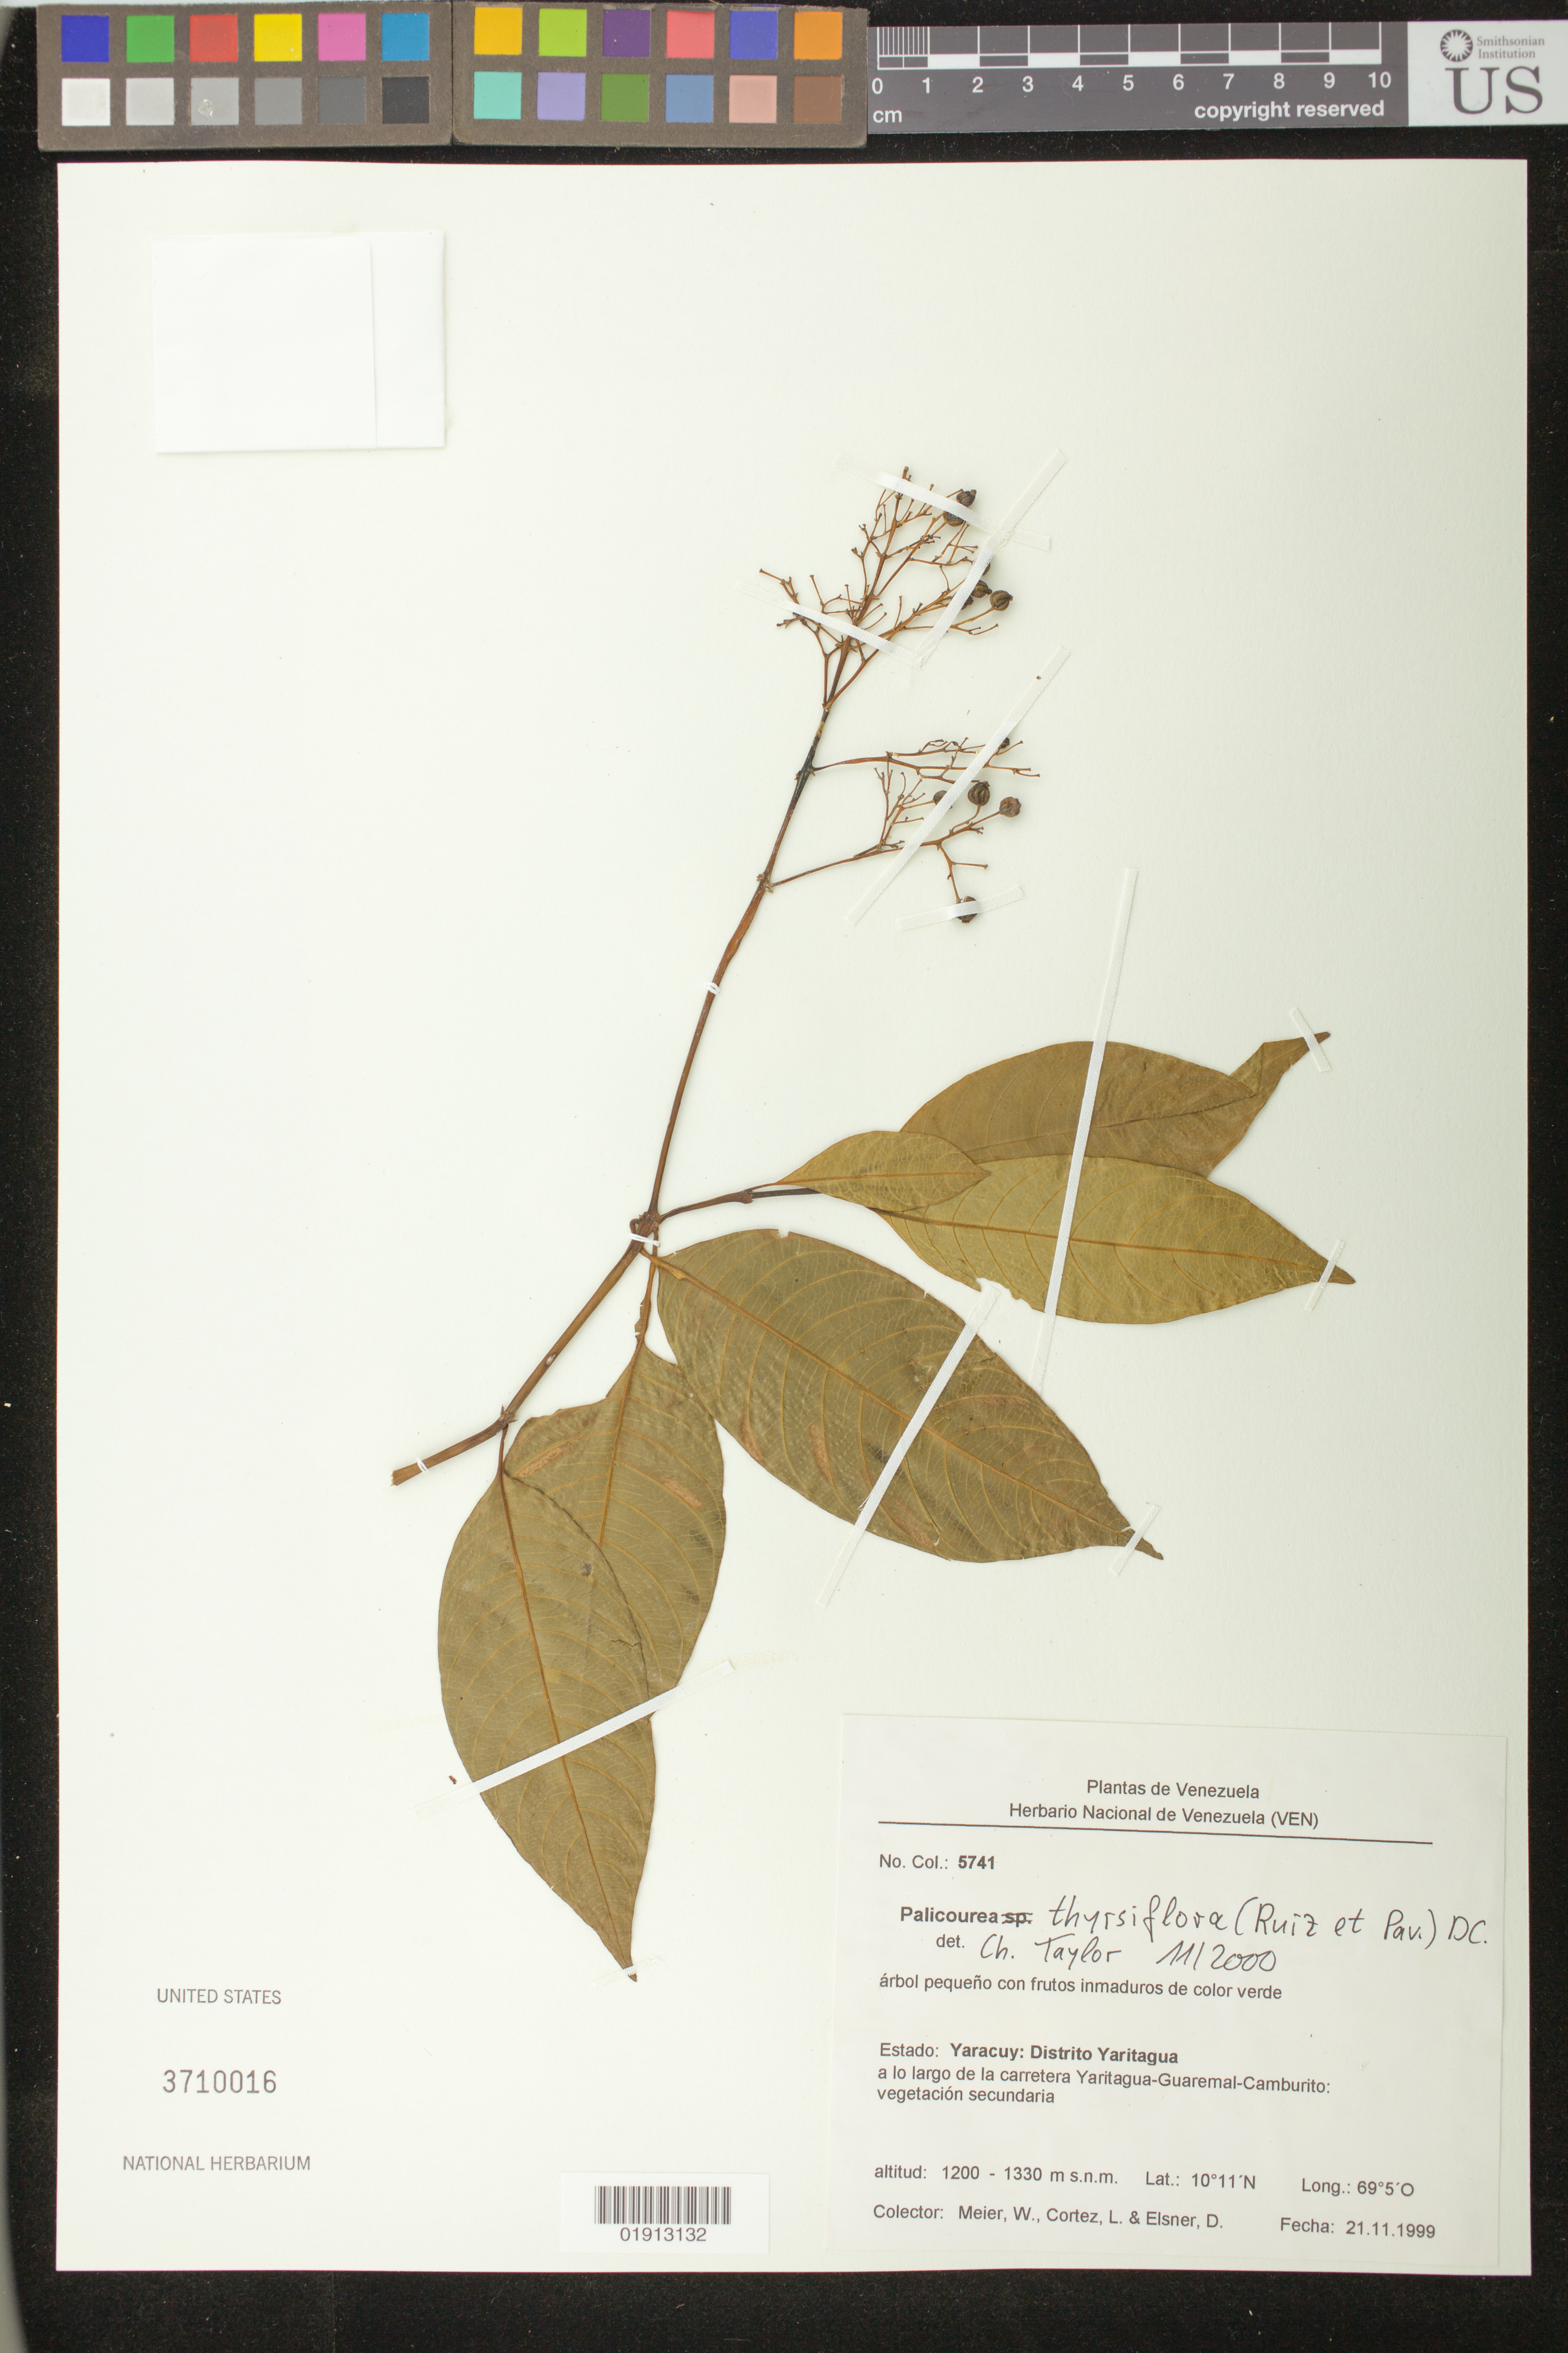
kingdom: Plantae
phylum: Tracheophyta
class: Magnoliopsida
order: Gentianales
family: Rubiaceae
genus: Palicourea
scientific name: Palicourea thyrsiflora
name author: (Ruiz & Pav.) DC.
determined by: Taylor, C.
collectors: W. Meier, L. Cortéz & D. Elsner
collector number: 5741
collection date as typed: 21 Nov 1999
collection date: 1999-11-21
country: Venezuela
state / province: Yaracuy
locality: Distrito Yaritagua; a lo largo de la carretera Yaritagua-Guaremal-Camburito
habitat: vegetacion secundaria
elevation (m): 1200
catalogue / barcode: US 3710016